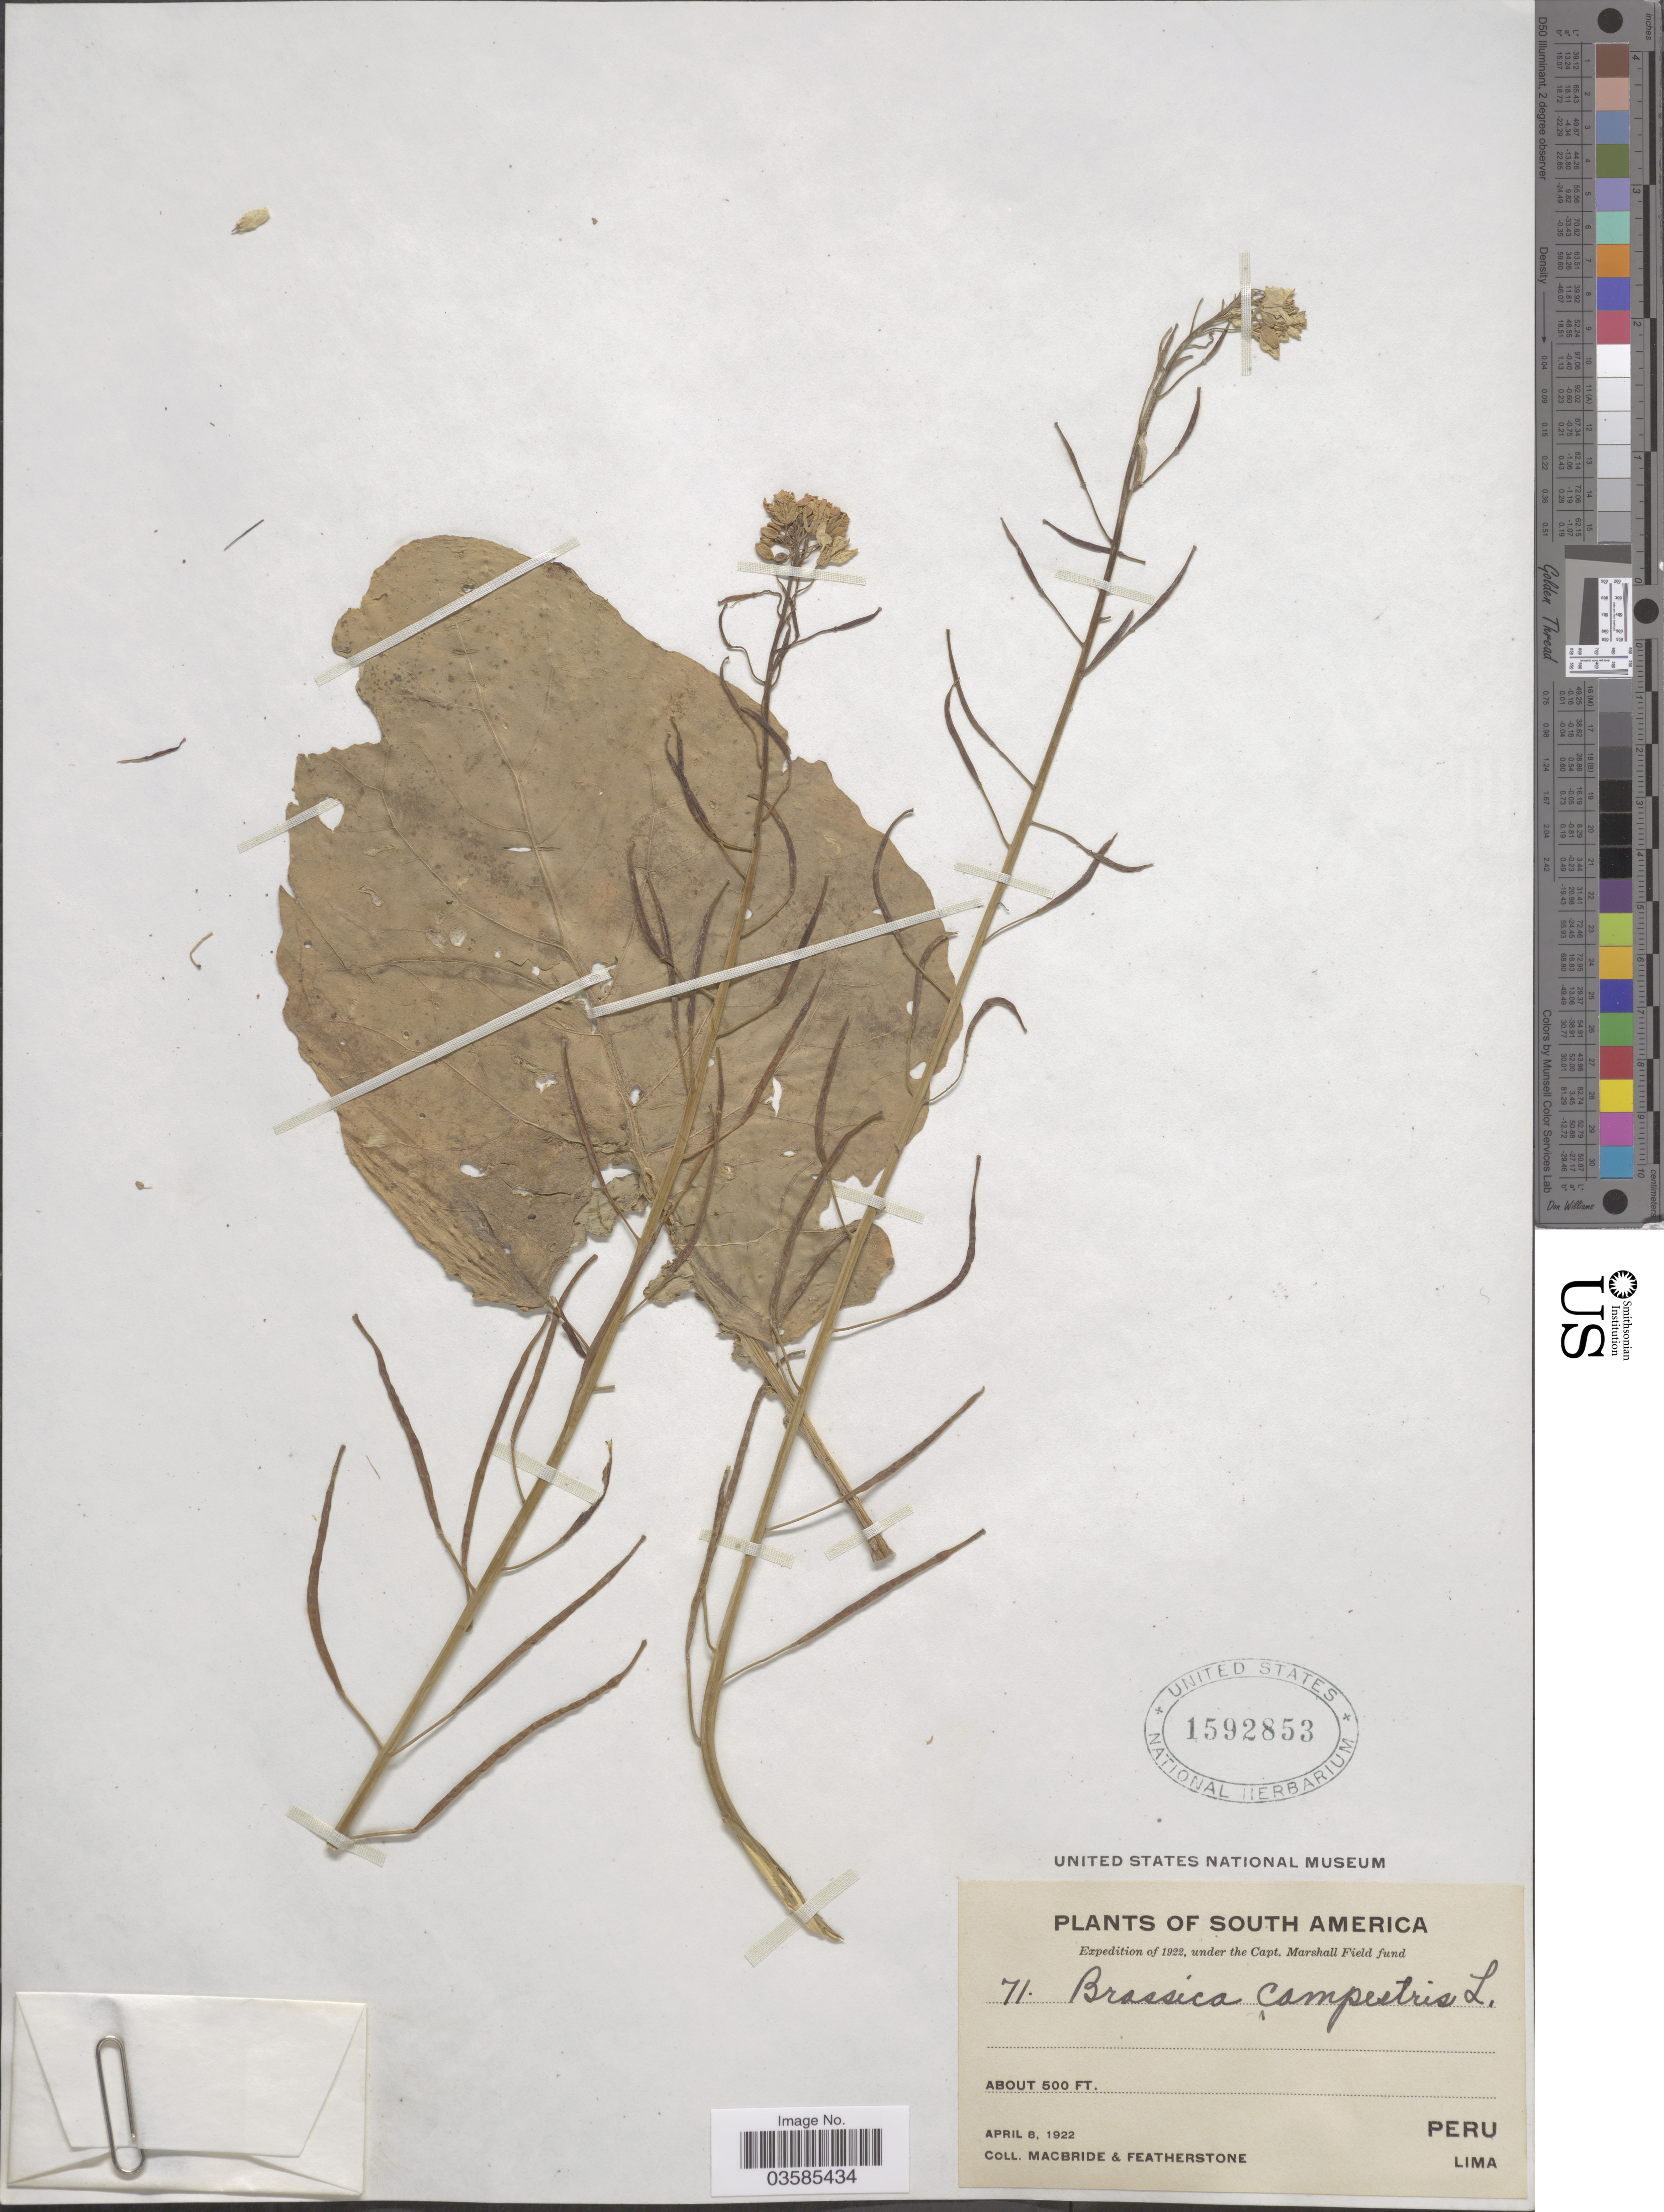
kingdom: Plantae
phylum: Tracheophyta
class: Magnoliopsida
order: Brassicales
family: Brassicaceae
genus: Brassica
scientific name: Brassica campestris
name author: L.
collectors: Macbride, -- & -. Featherstone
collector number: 71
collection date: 1922-04-08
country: Peru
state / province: Lima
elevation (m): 152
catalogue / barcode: US 1592853